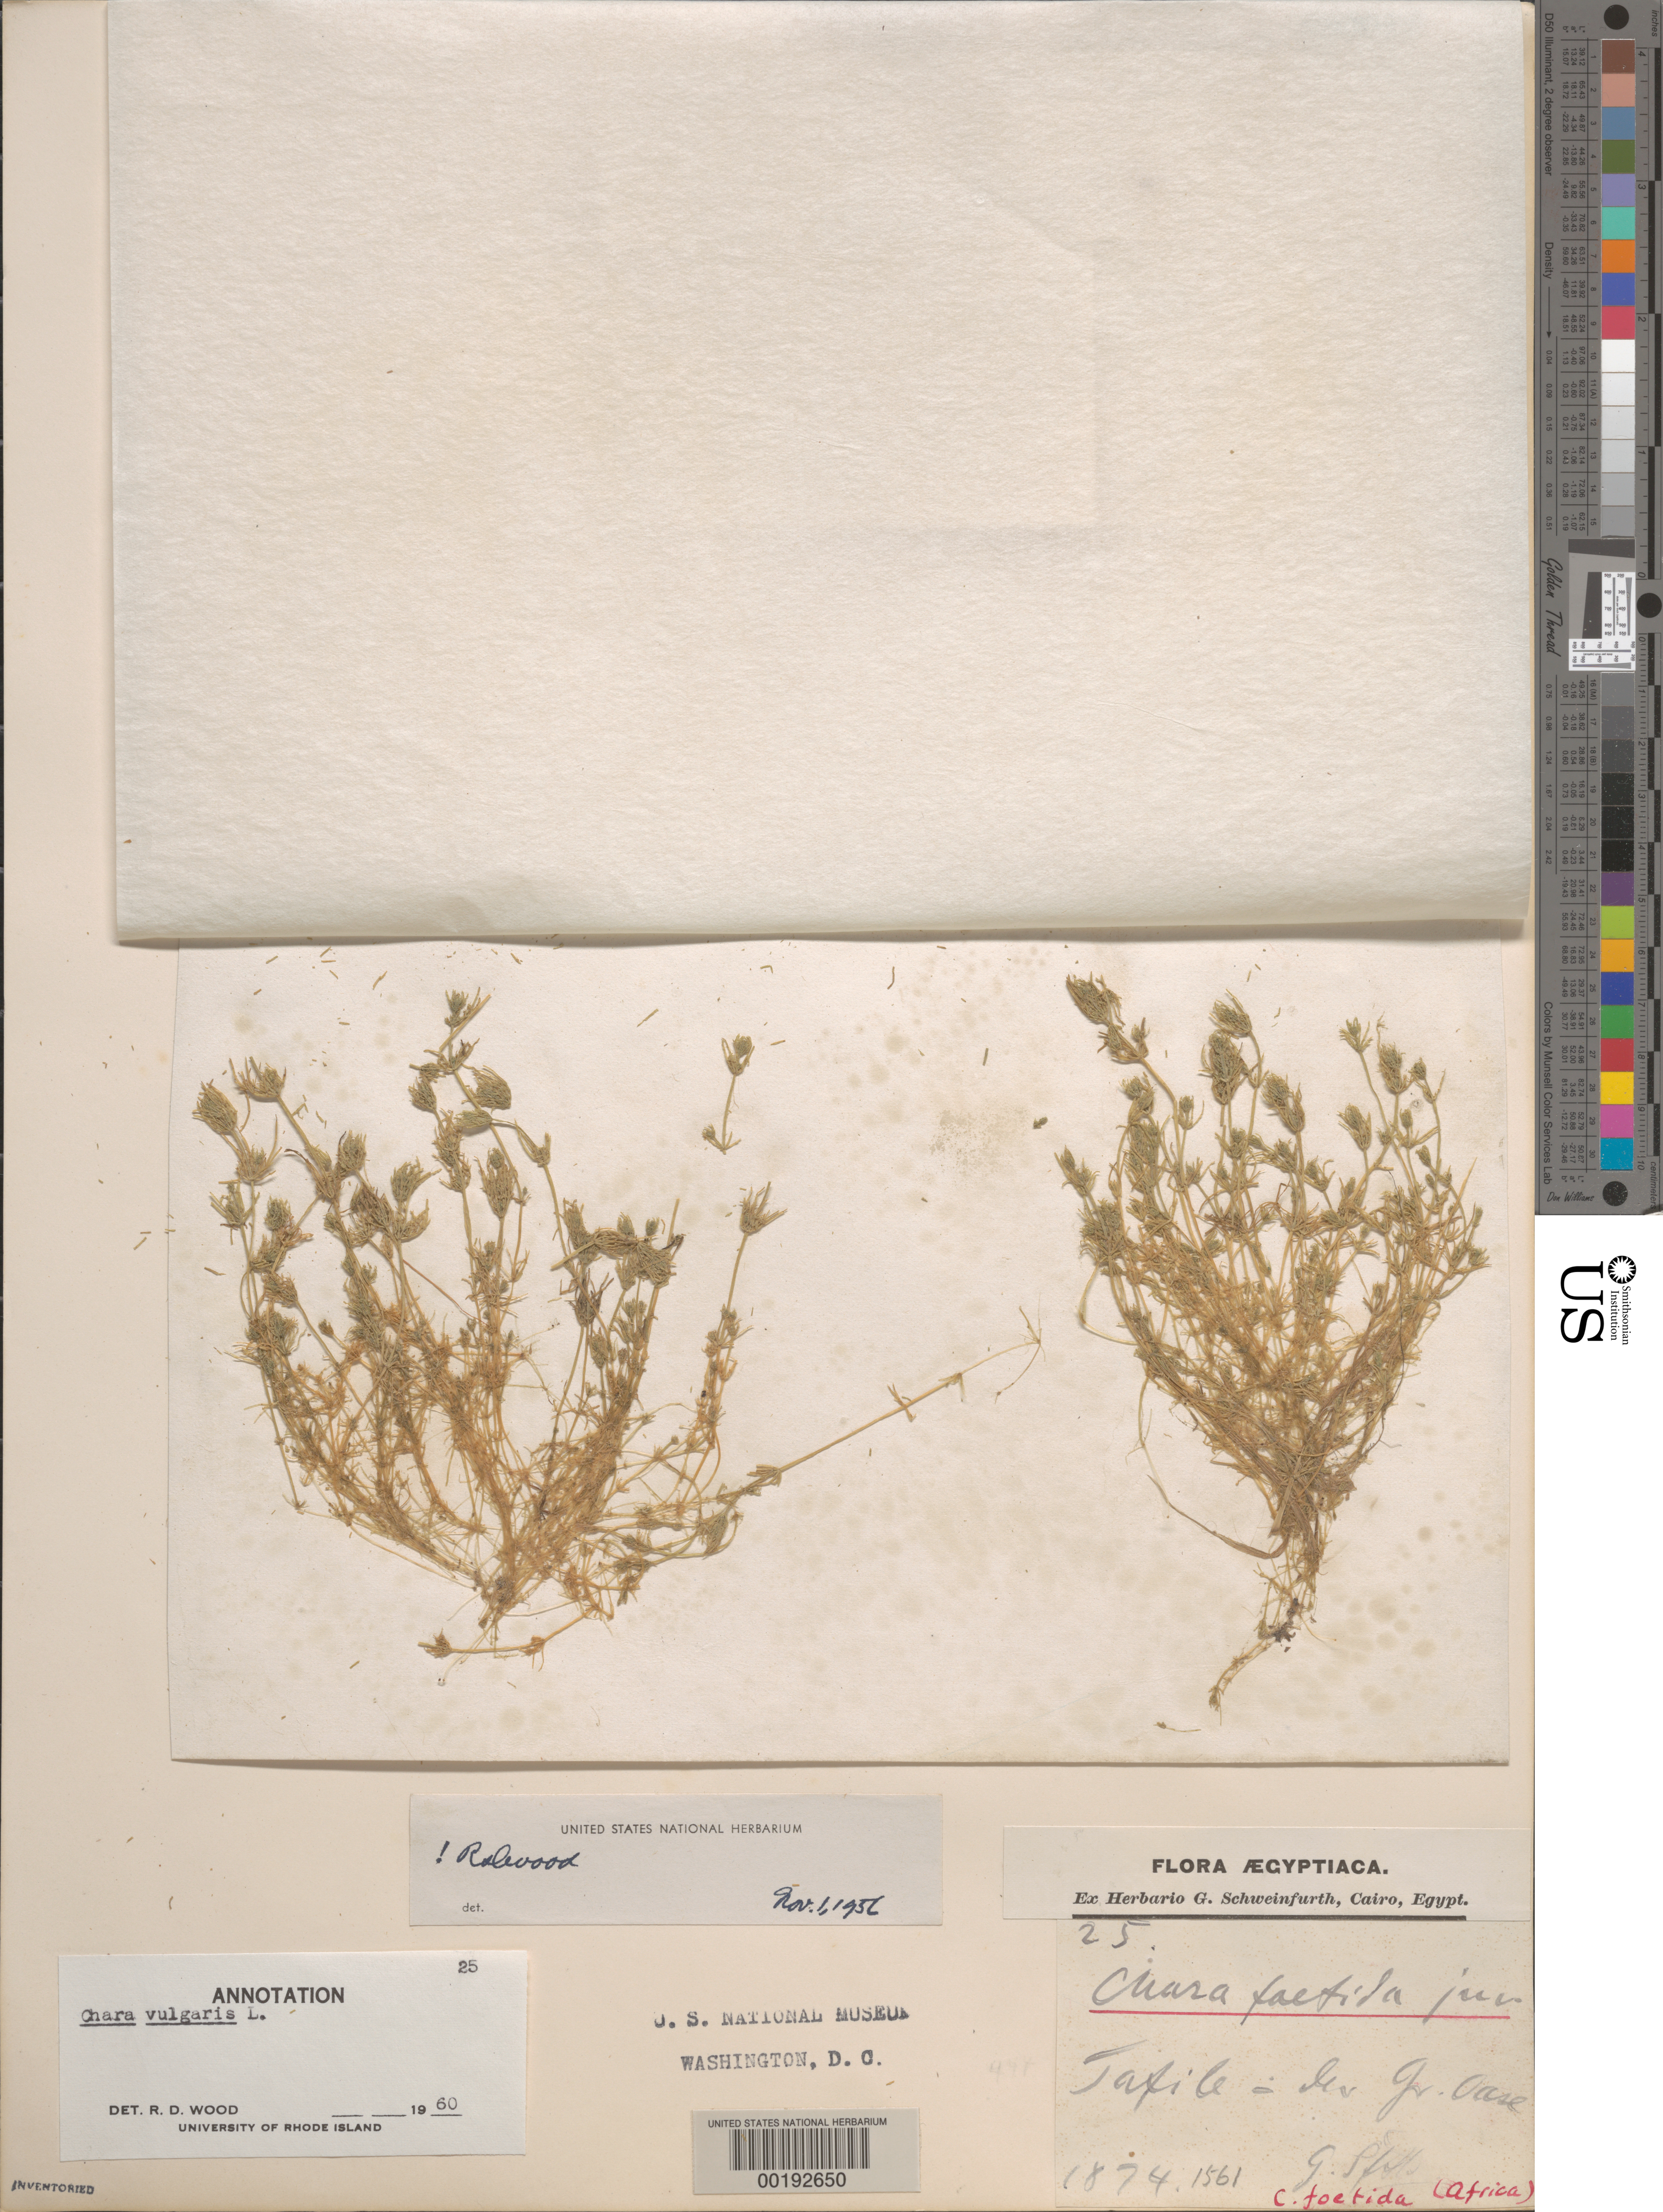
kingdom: Plantae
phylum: Charophyta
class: Charophyceae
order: Charales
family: Characeae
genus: Chara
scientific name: Chara vulgaris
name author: L.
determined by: Wood, R. D.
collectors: G. A. Schweinfurth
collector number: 25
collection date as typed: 1874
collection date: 1874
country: Egypt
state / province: Al Wadi al Jadid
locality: Tafile near Kharga Oasis (Gr. Oase)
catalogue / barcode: US 82017